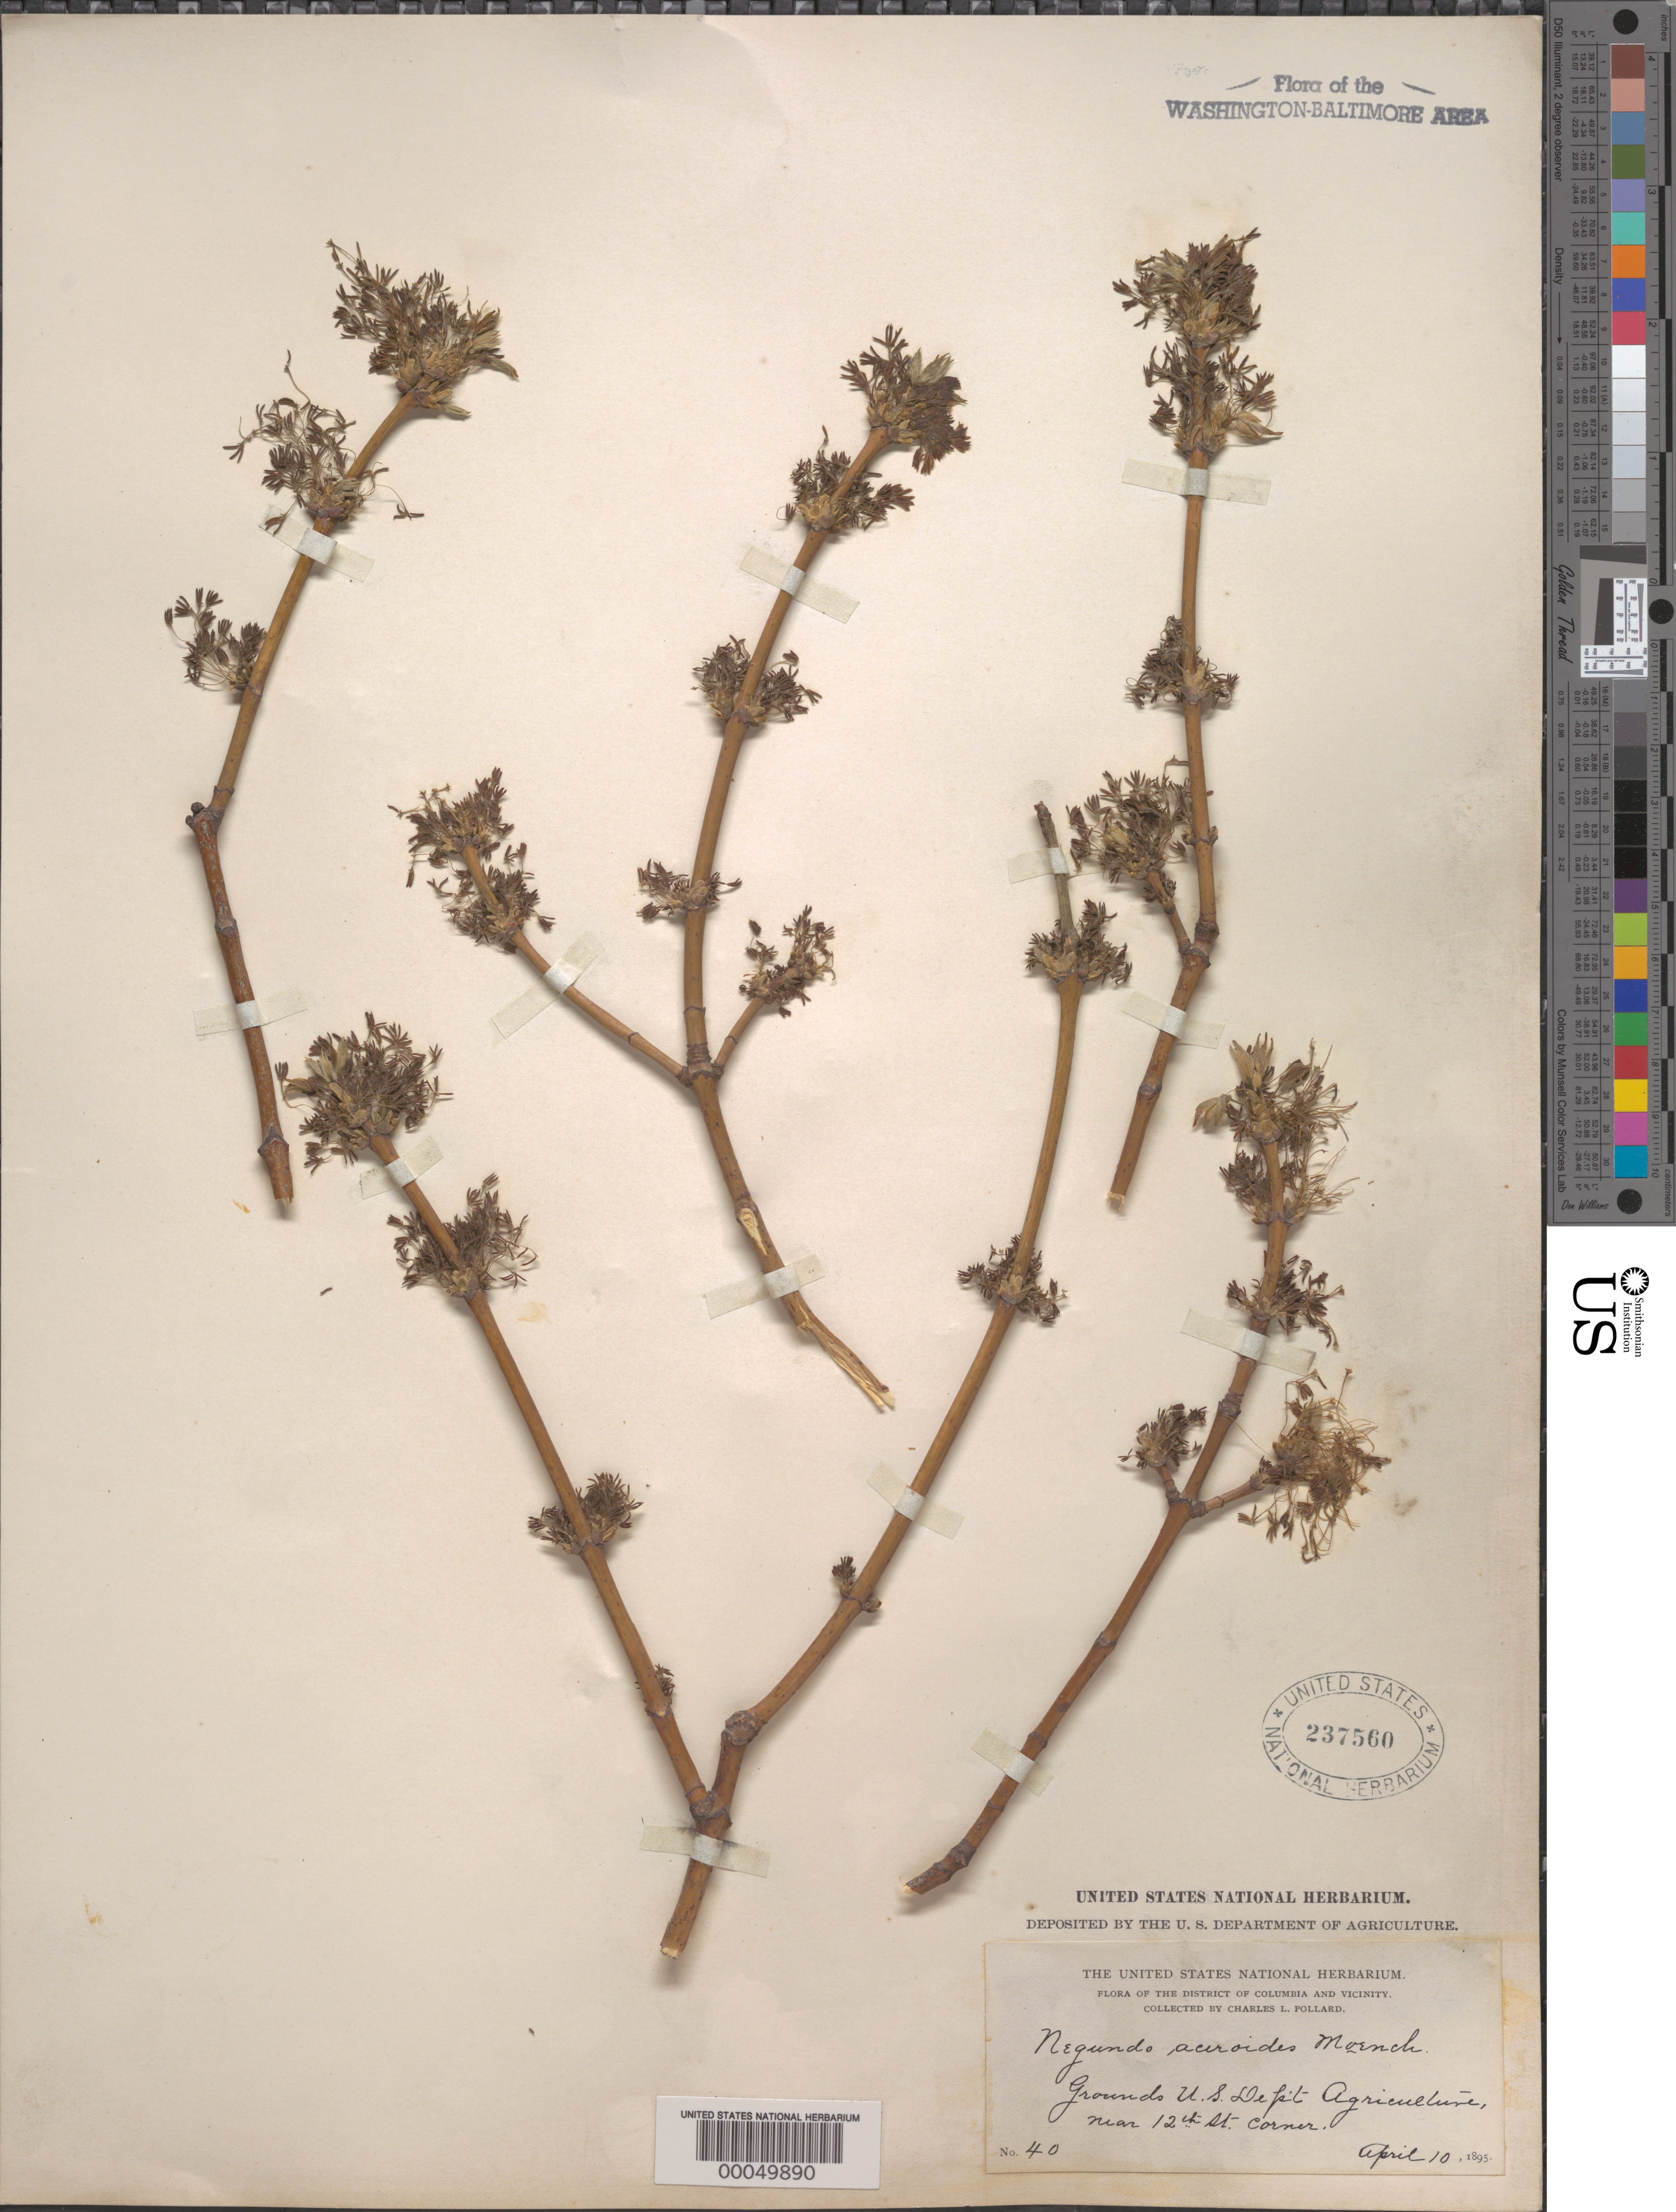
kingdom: Plantae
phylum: Tracheophyta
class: Magnoliopsida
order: Sapindales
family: Sapindaceae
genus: Acer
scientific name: Acer negundo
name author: L.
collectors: C. L. Pollard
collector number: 40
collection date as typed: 10 Apr 1895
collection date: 1895-04-10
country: United States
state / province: District of Columbia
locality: Agriculture Dept.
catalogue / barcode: US 237560